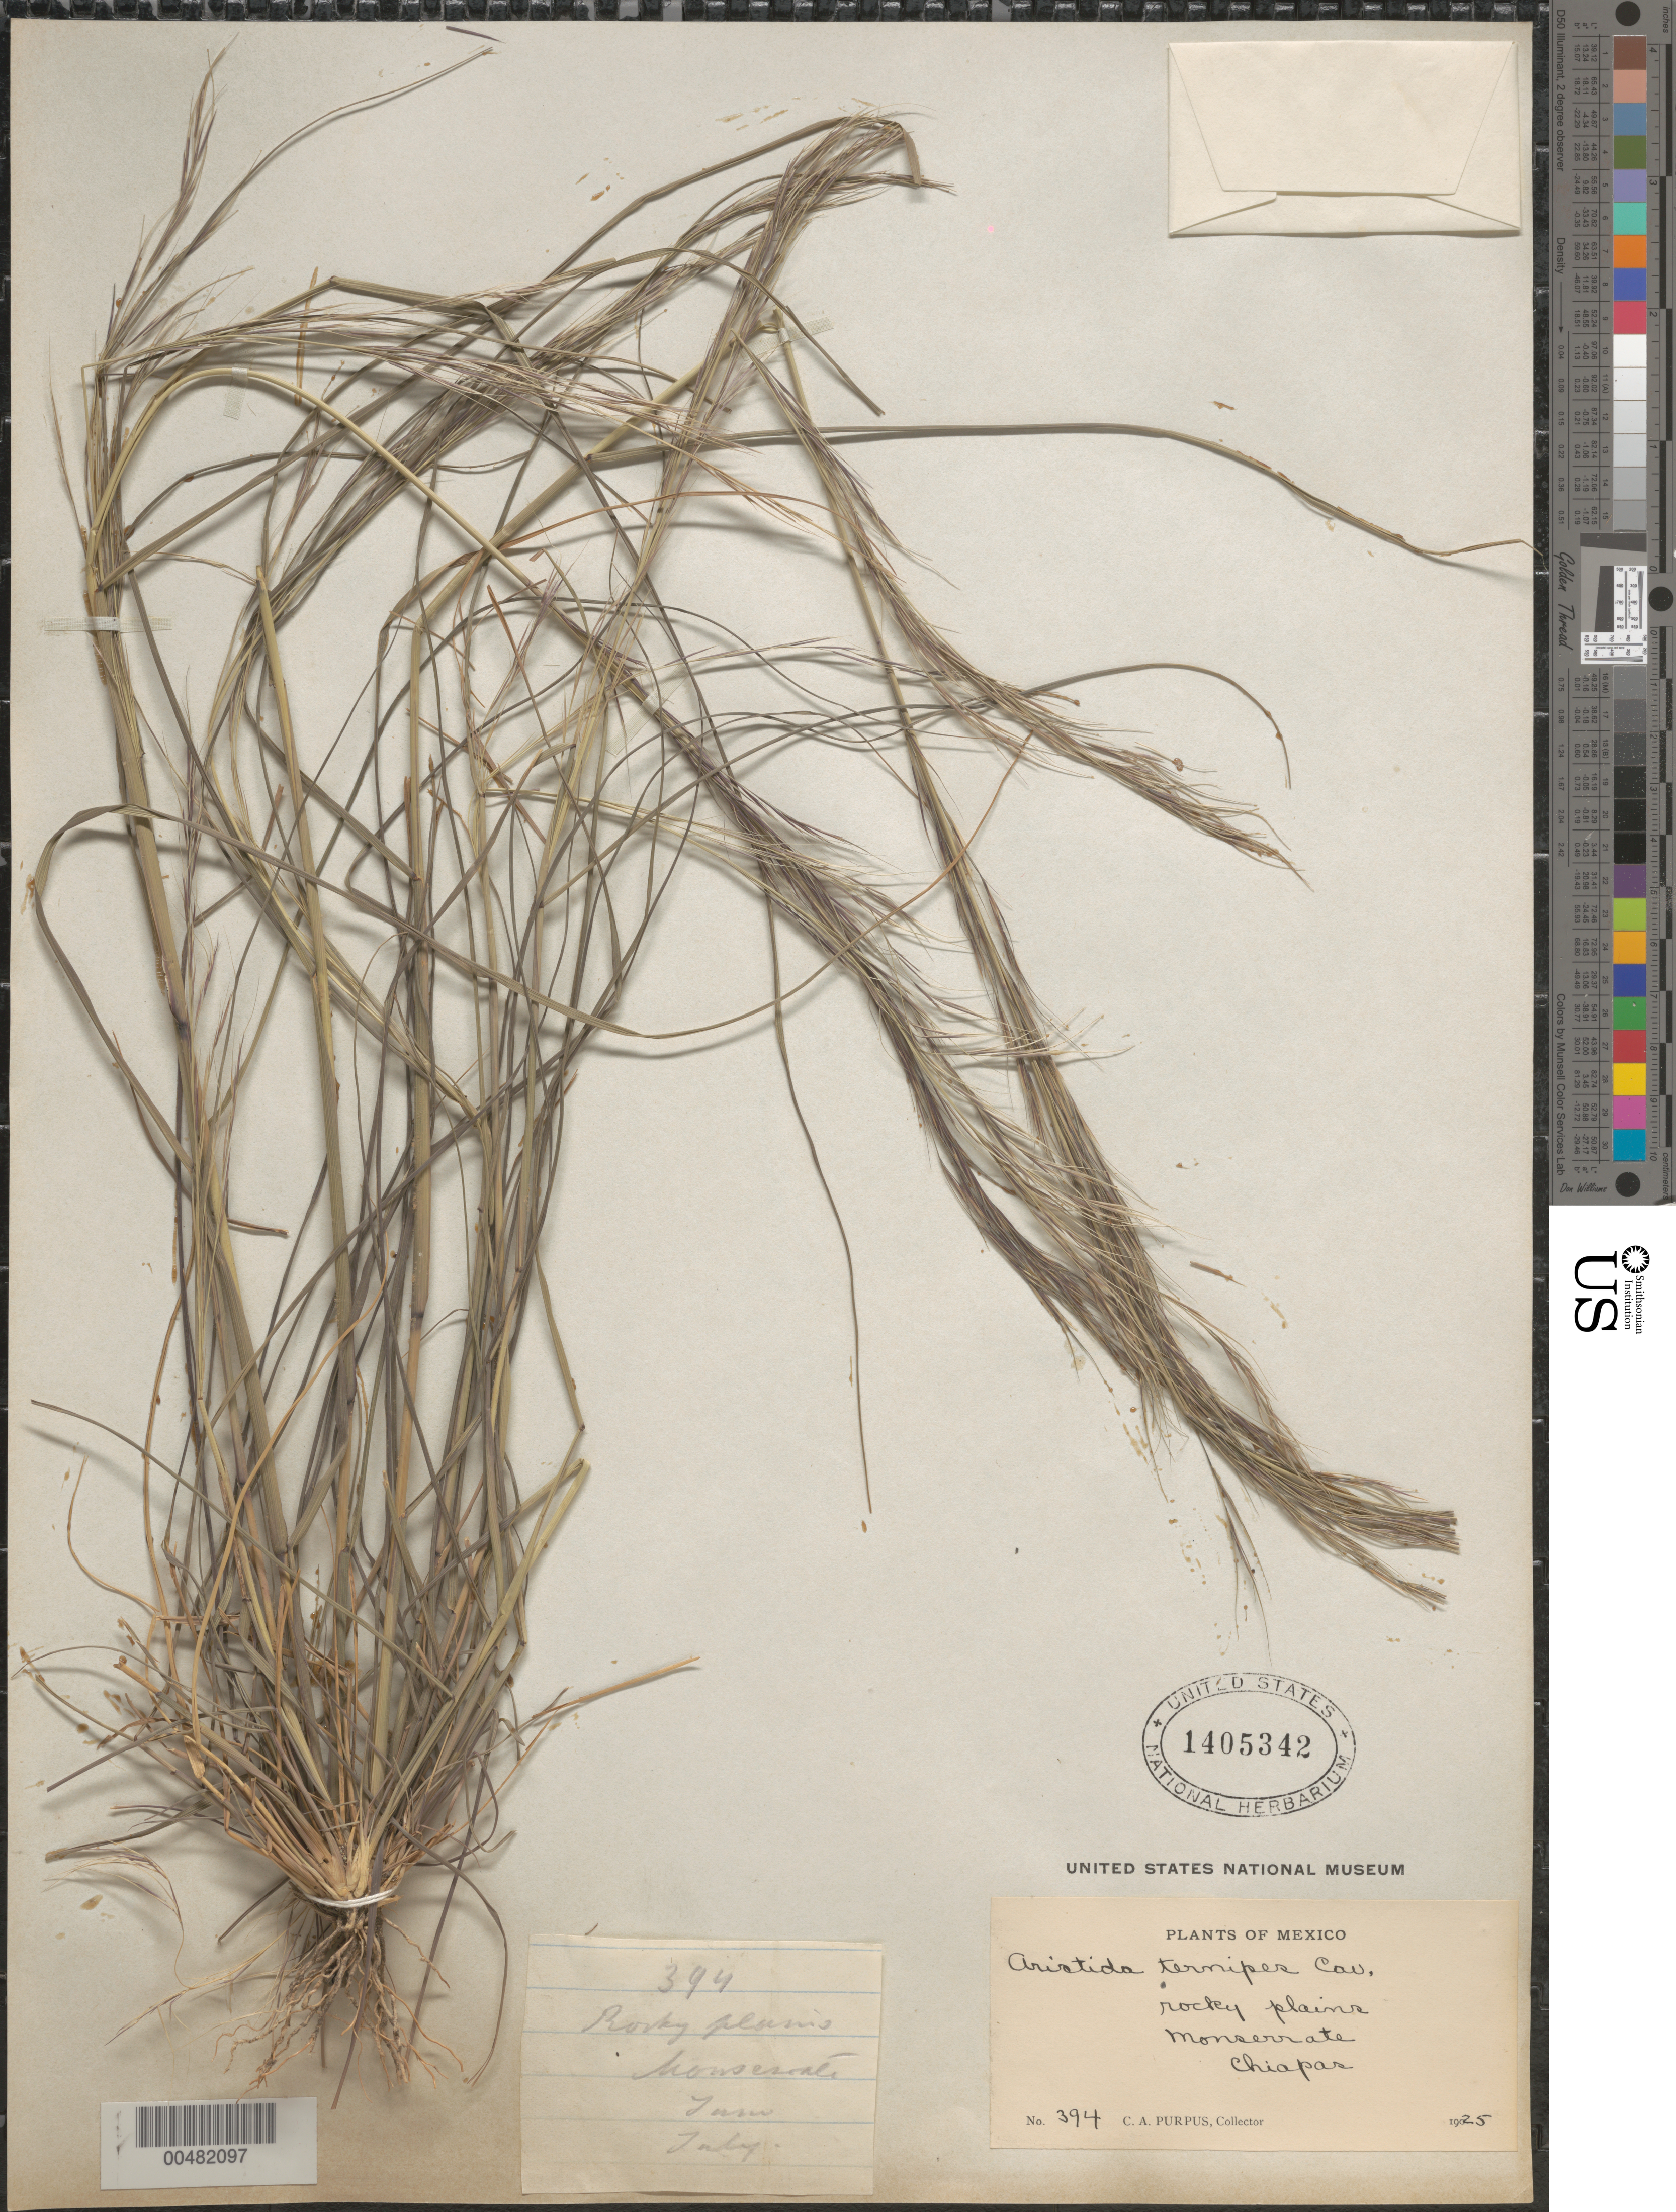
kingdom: Plantae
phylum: Tracheophyta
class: Liliopsida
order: Poales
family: Poaceae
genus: Aristida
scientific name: Aristida ternipes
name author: Cav.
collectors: C. A. Purpus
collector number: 394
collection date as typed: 1925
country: Mexico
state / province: Chiapas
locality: Monserrate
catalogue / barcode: US 1405342